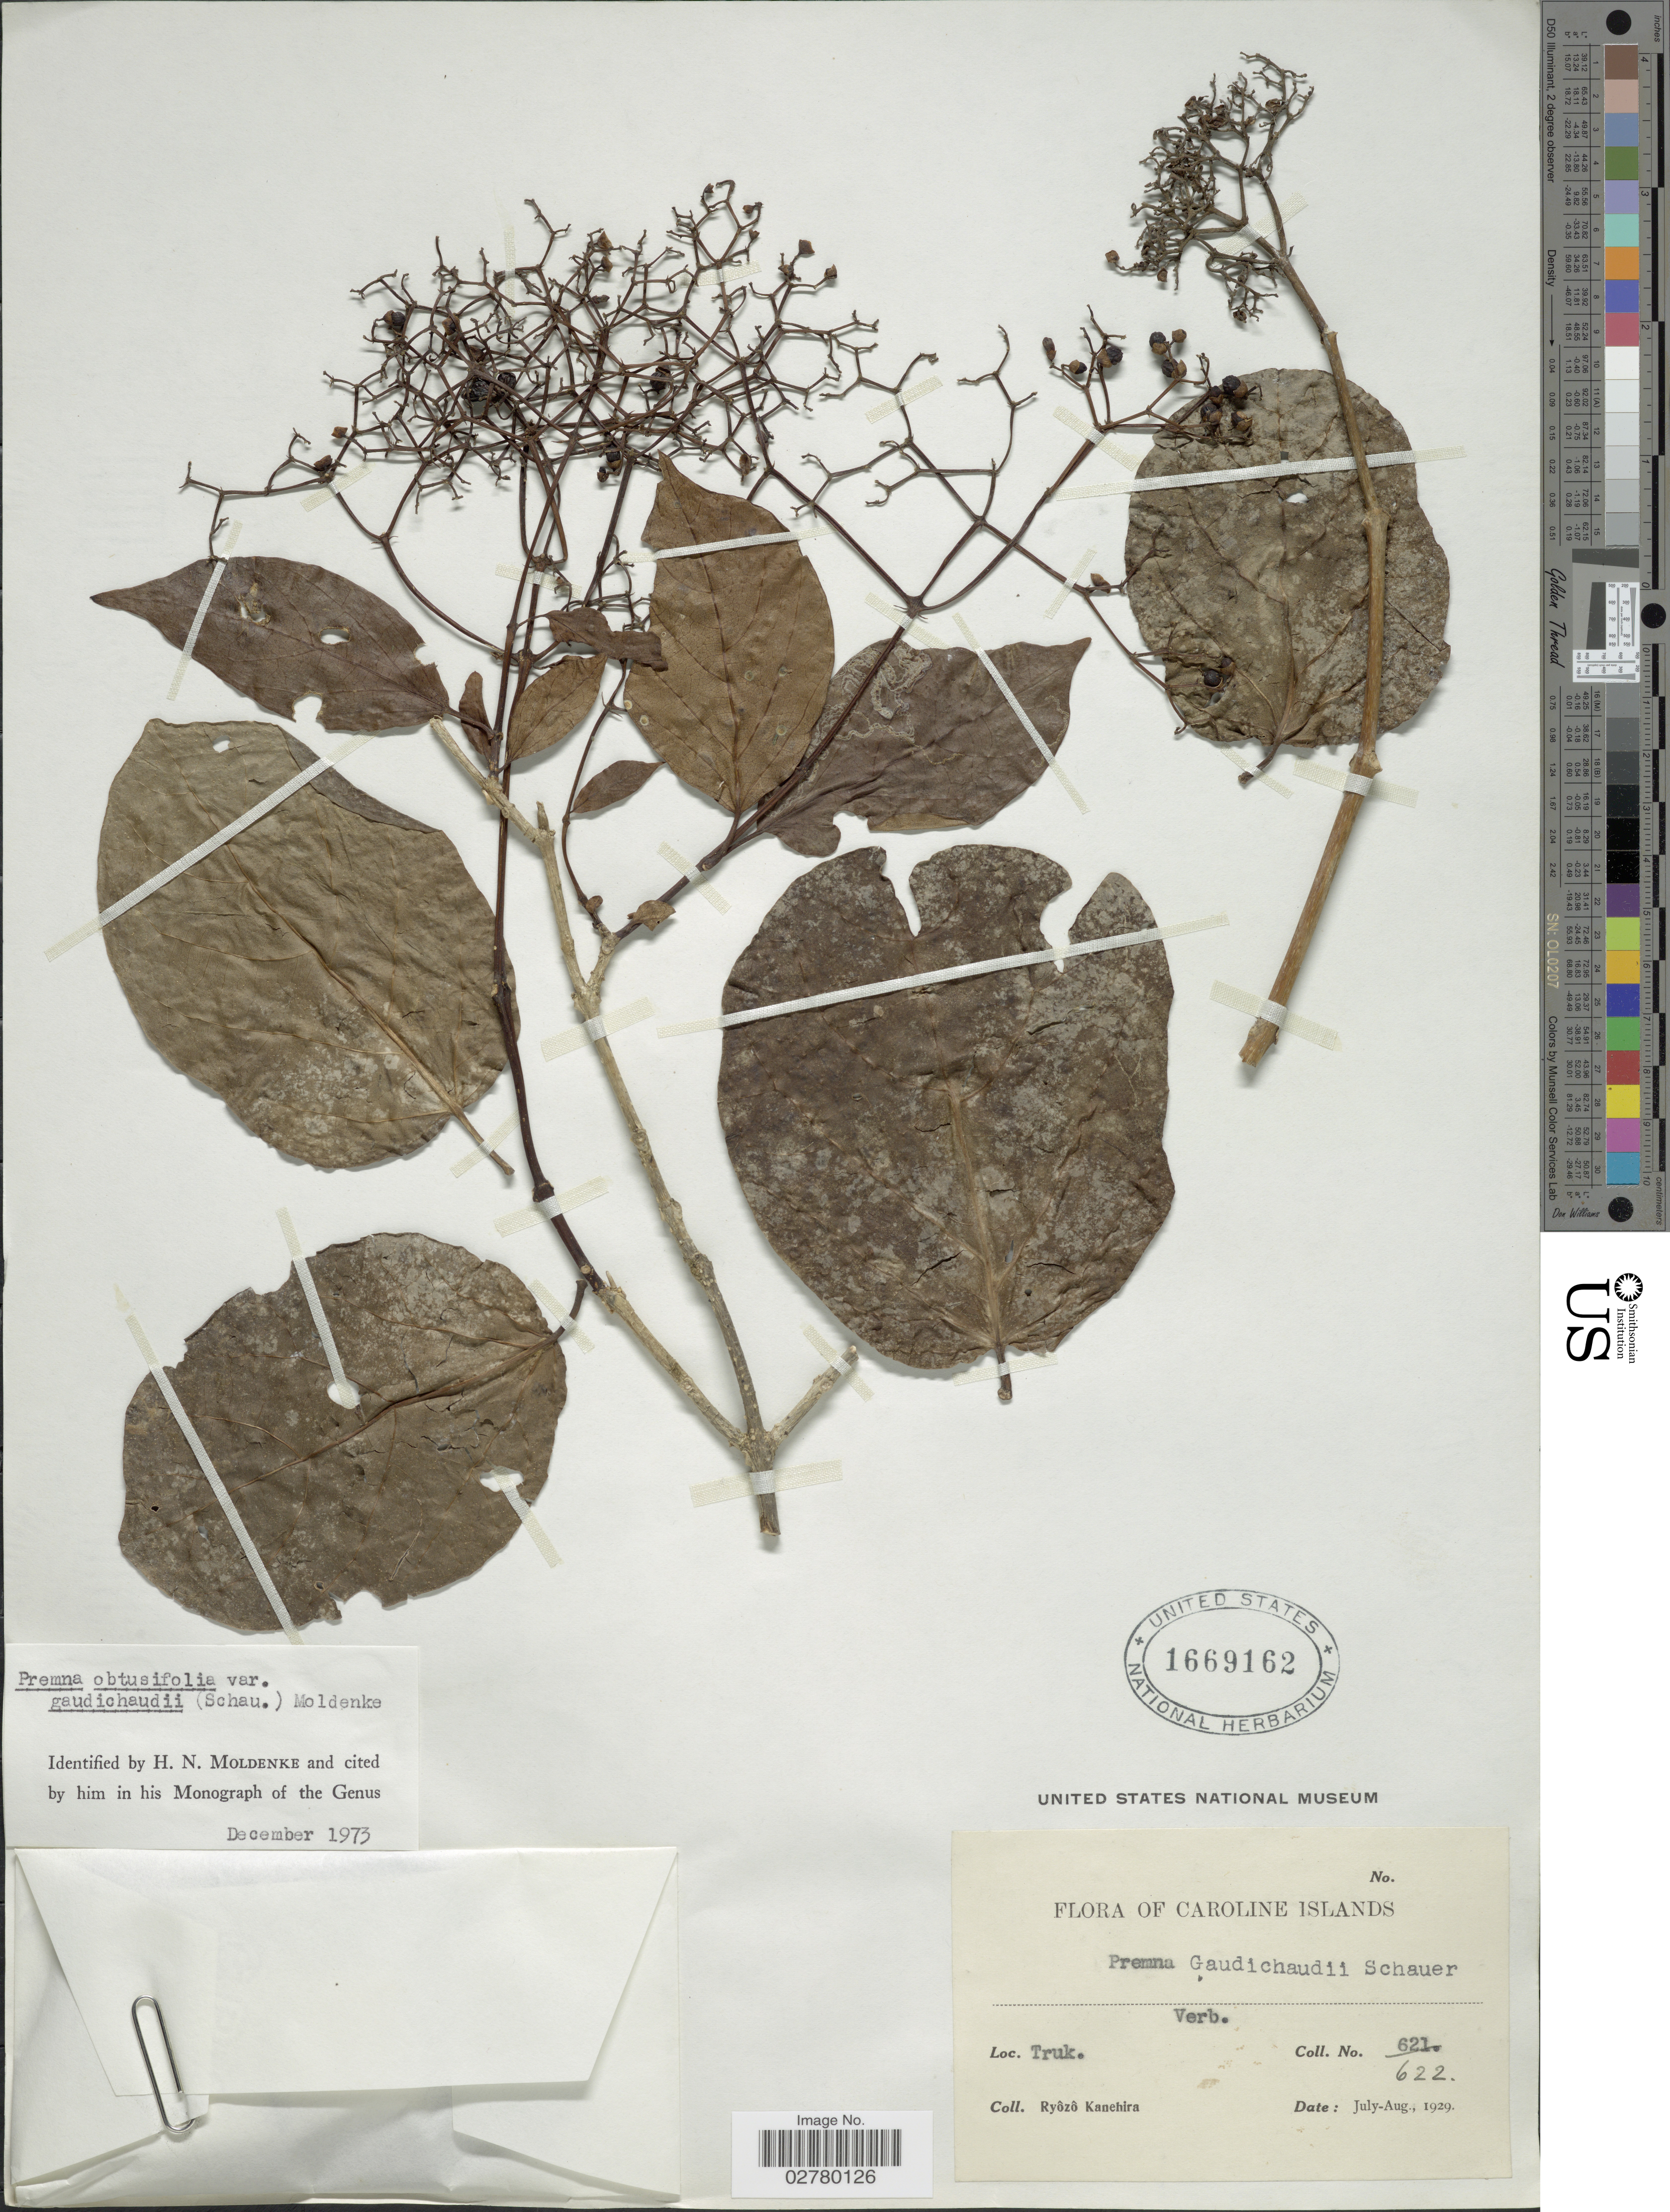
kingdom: Plantae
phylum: Tracheophyta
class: Magnoliopsida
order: Lamiales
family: Lamiaceae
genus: Premna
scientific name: Premna obtusifolia var. gaudichaudii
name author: (Schauer) Moldenke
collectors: R. Kanehira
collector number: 622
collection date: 1929-07/1929-08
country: Micronesia, Federated States of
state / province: Truk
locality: Caroline Islands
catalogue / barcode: US 1669162